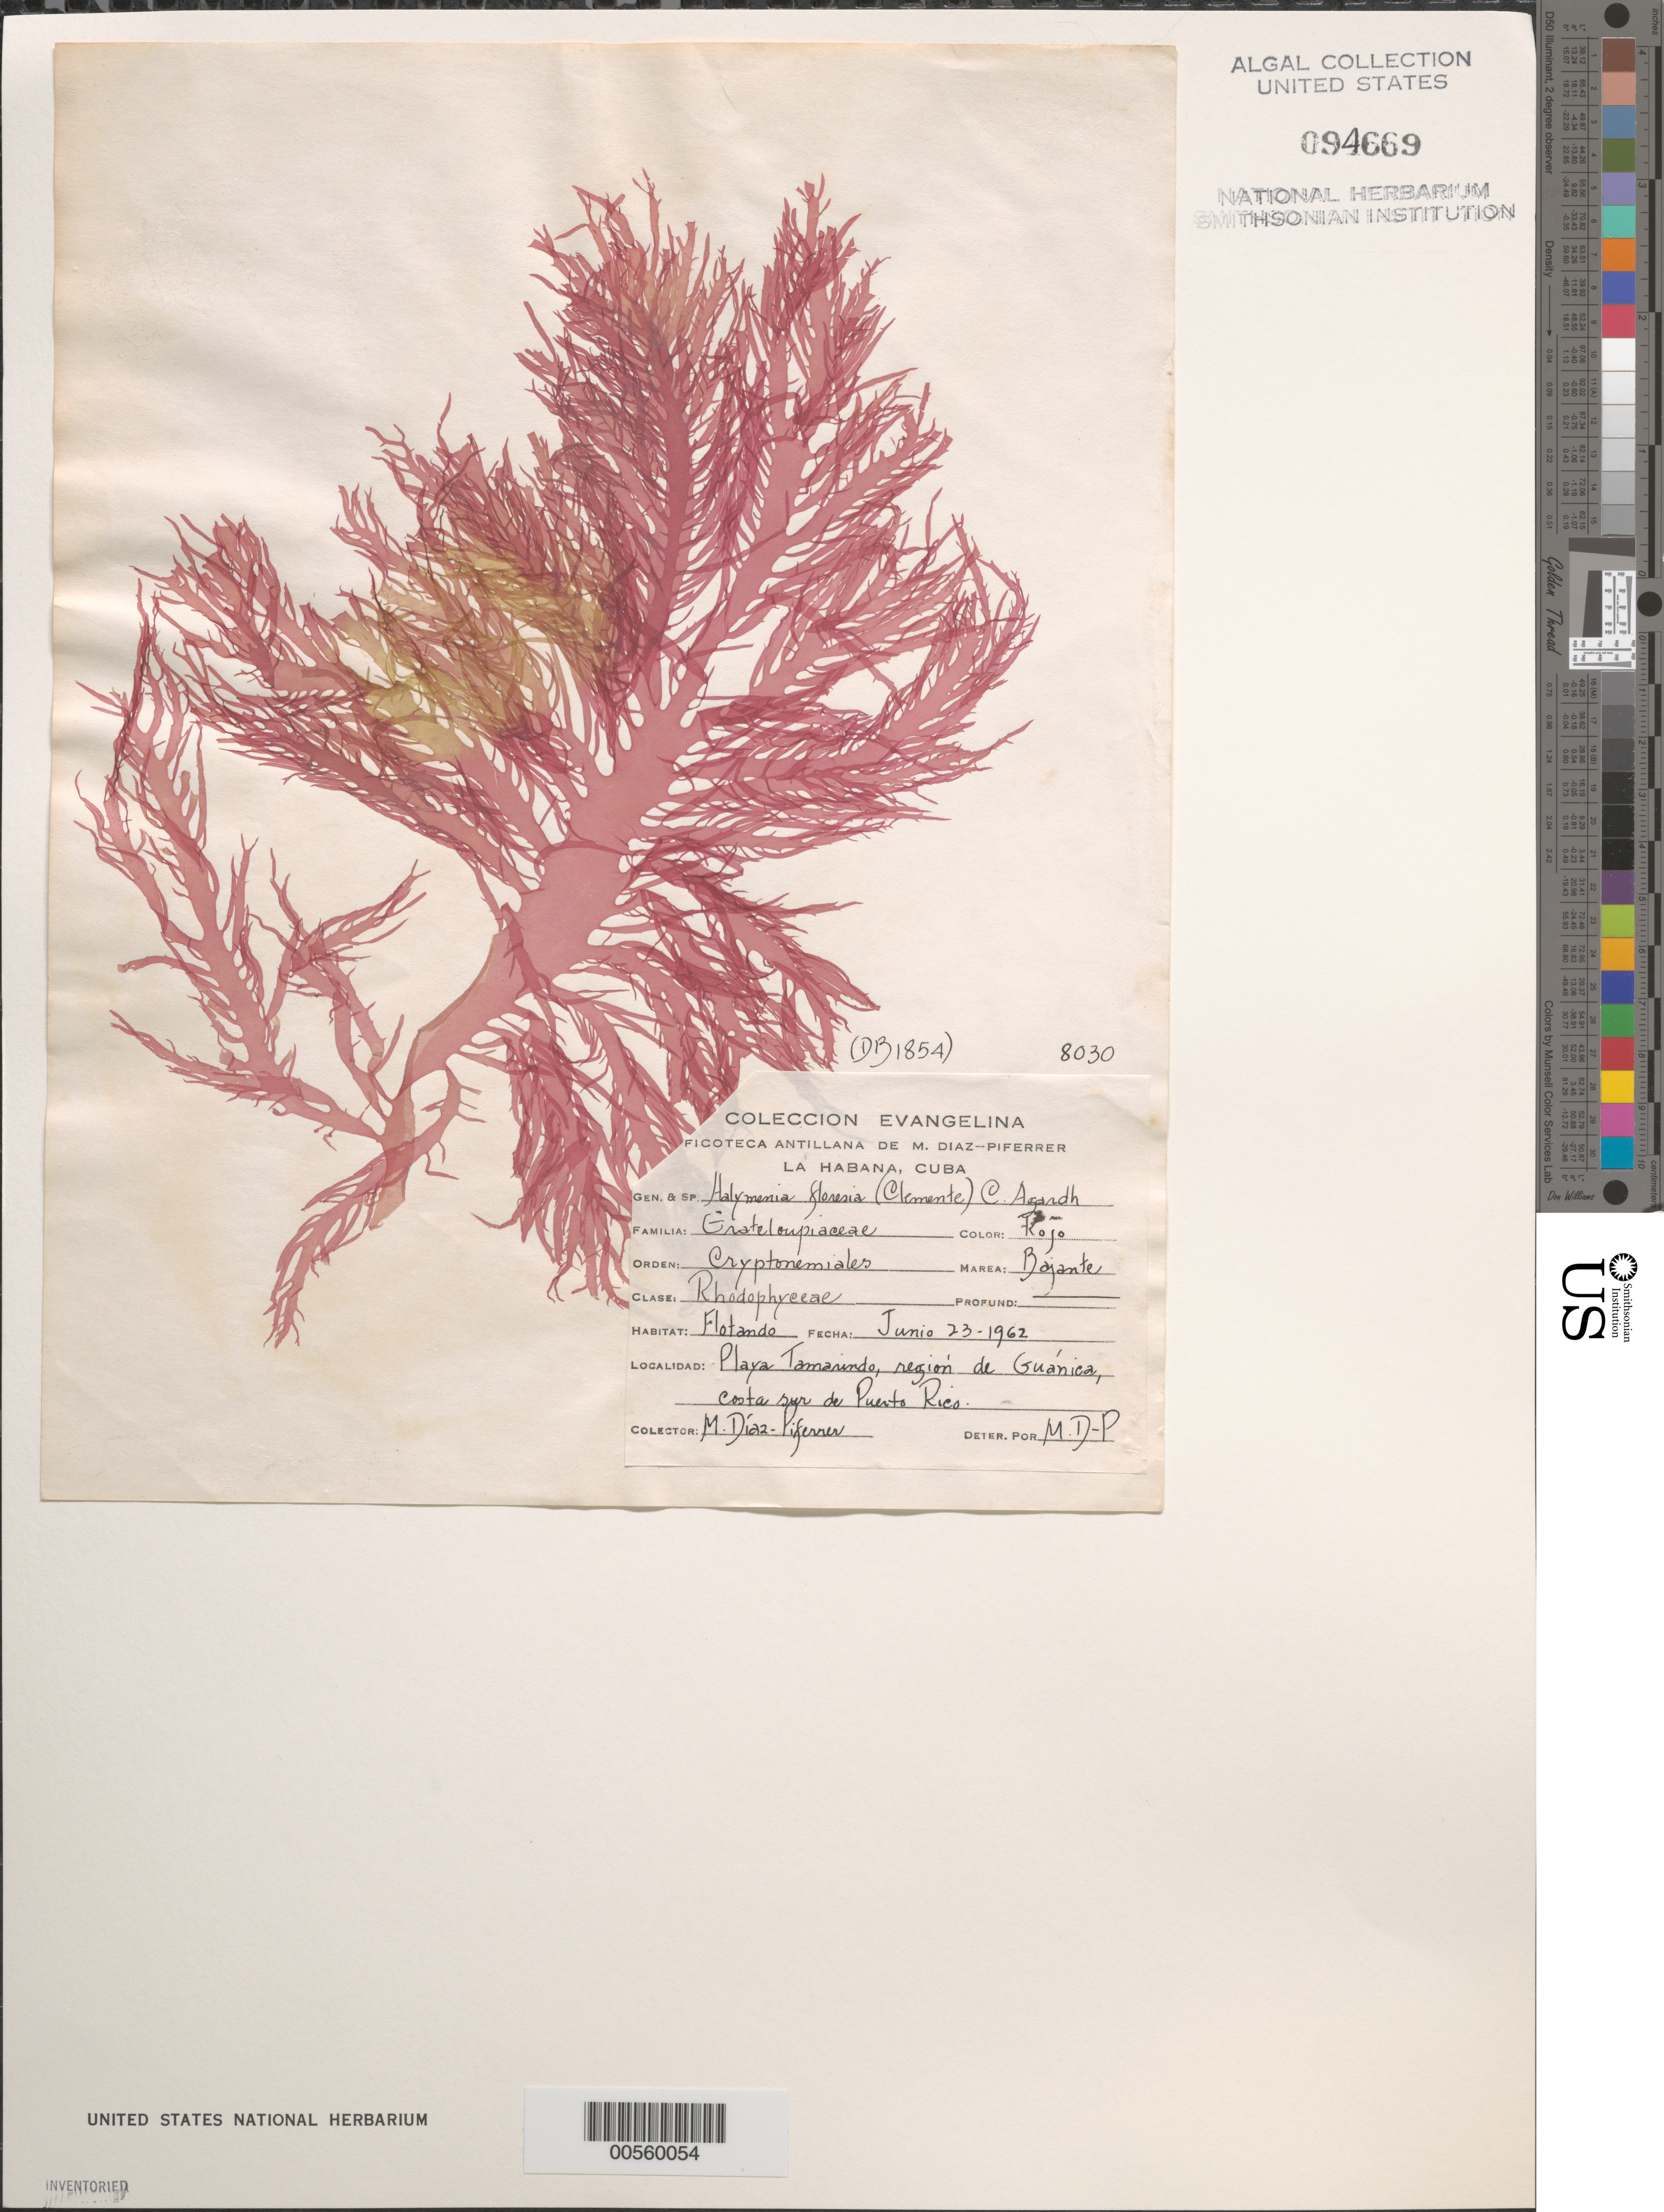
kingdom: Plantae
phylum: Rhodophyta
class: Florideophyceae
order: Halymeniales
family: Halymeniaceae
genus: Halymenia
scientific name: Halymenia floresii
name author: (Clemente) C. Agardh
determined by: Diaz-Piferrer, M.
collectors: M. Diaz-Piferrer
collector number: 8030 & DB-1854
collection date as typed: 23 Jun 1962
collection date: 1962-06-23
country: Puerto Rico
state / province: Guanica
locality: Playa tamarindo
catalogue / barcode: US 94669